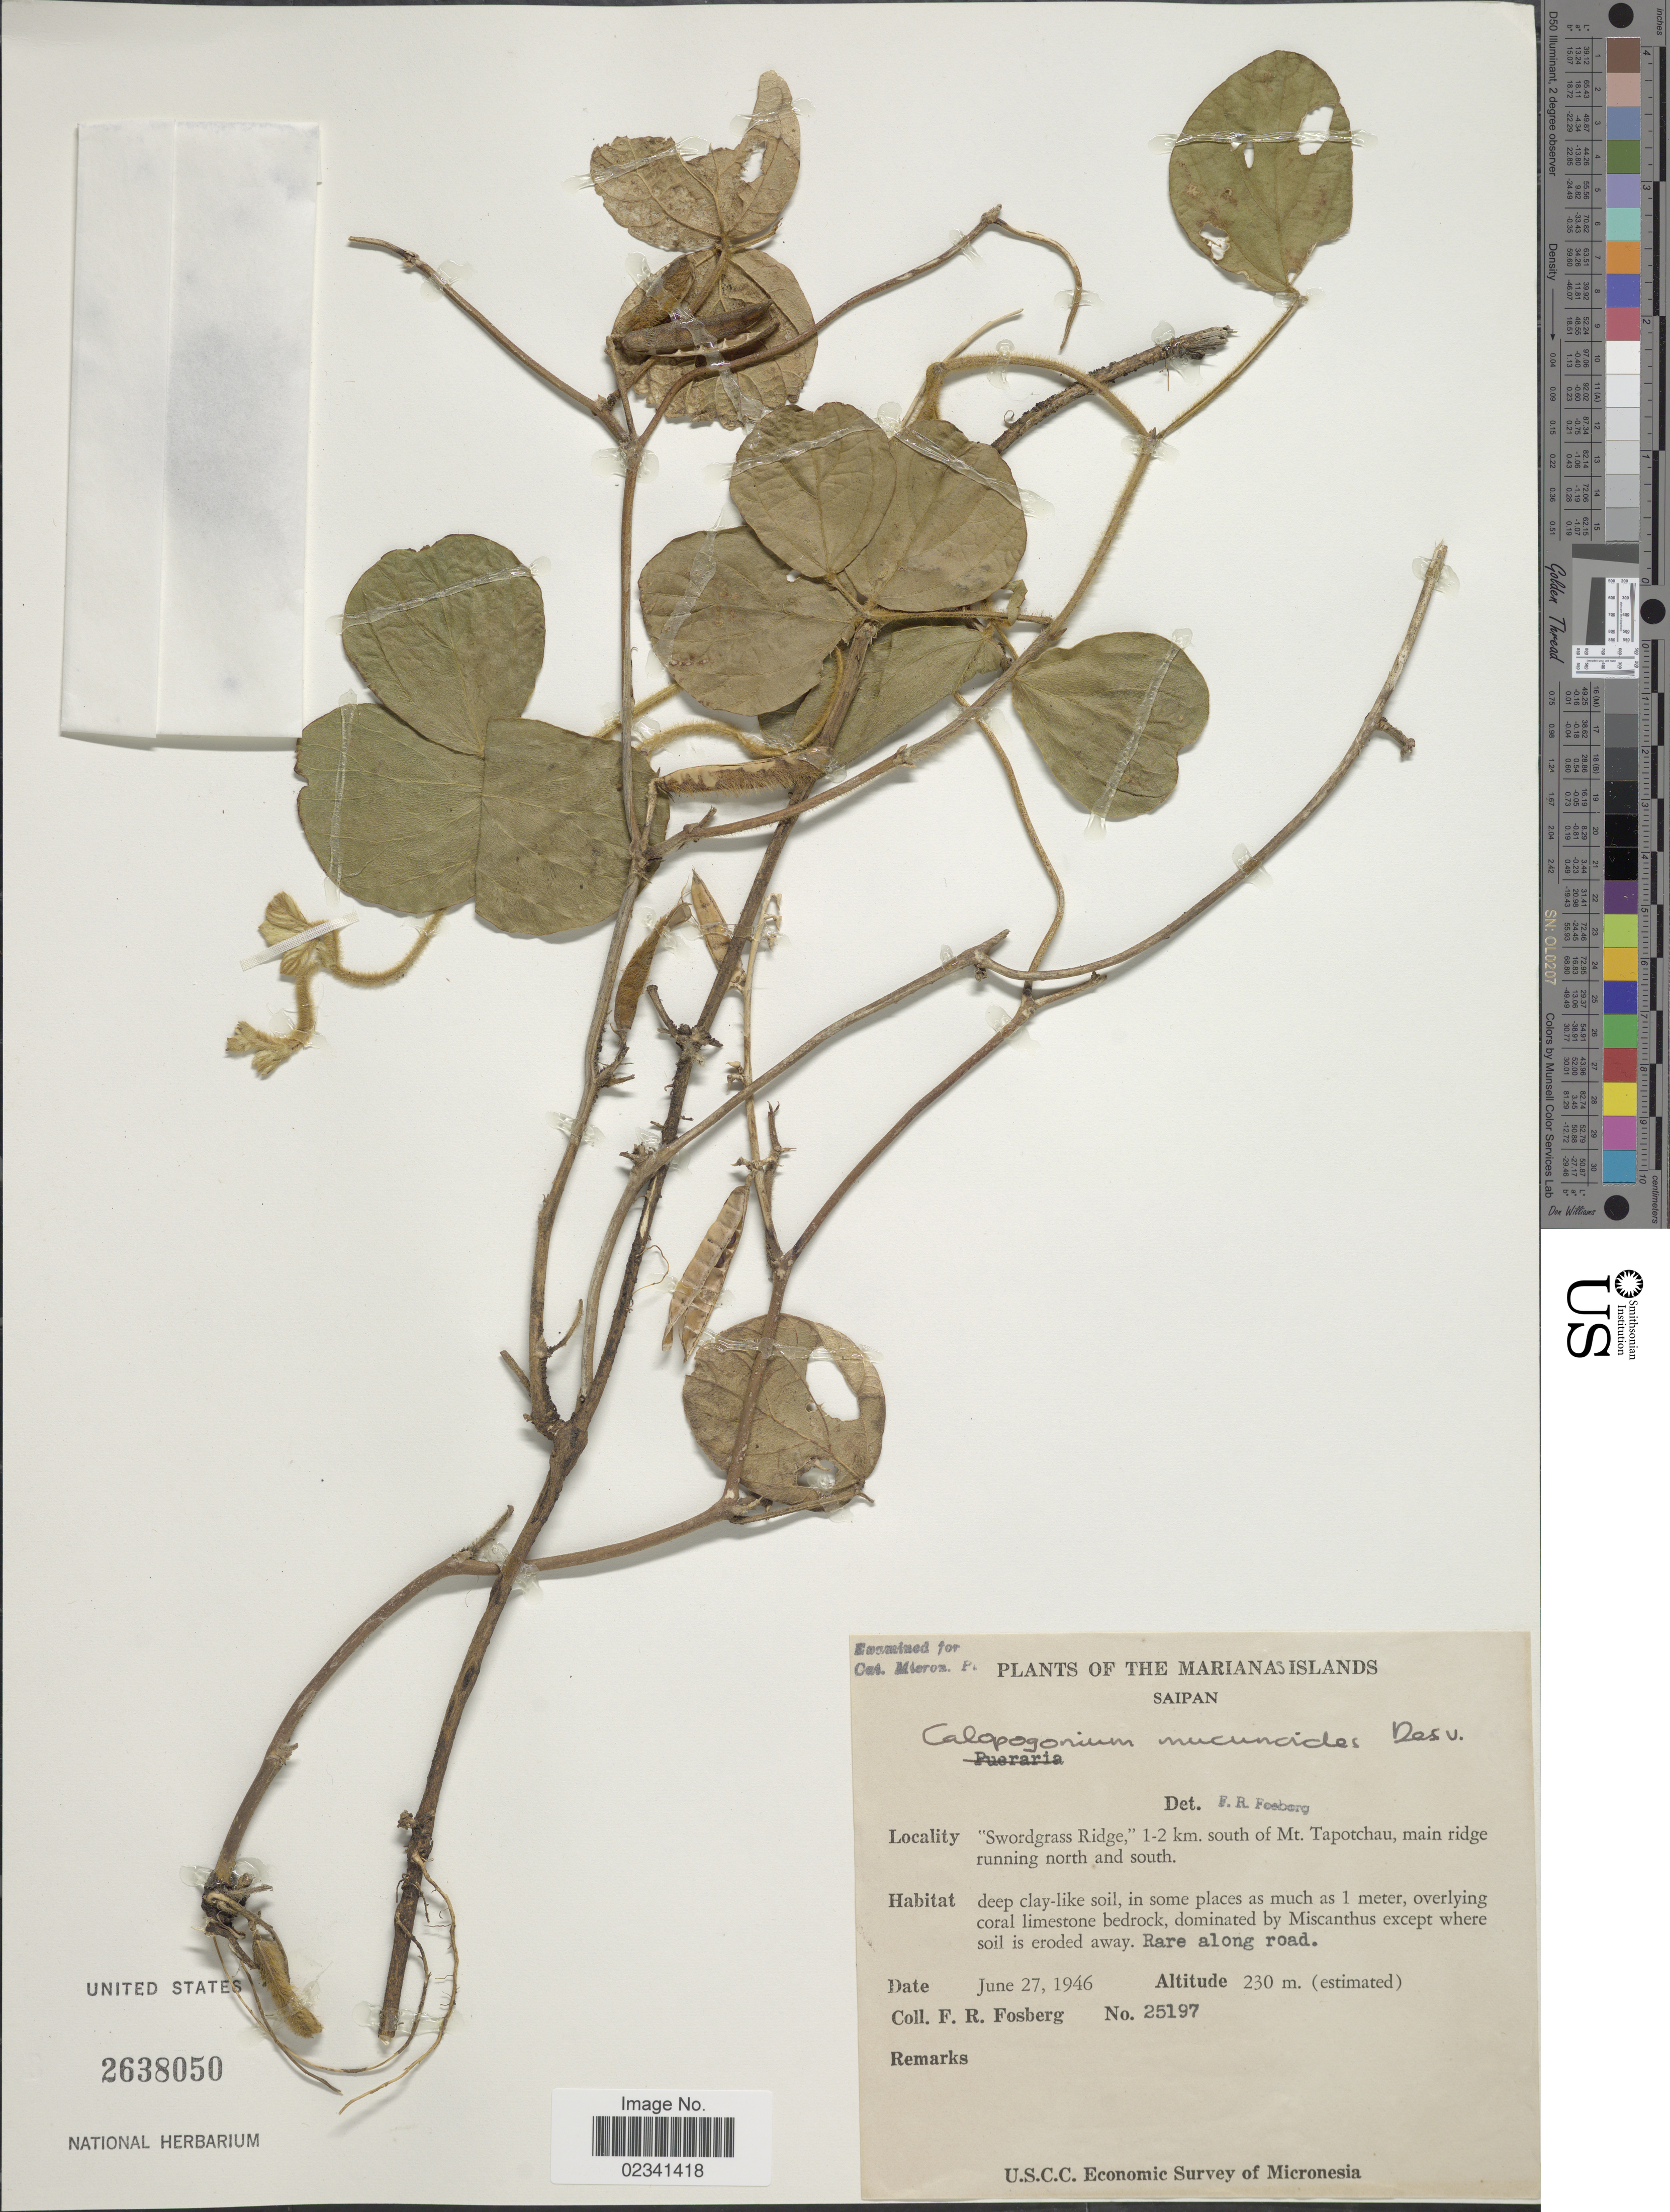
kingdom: Plantae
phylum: Tracheophyta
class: Magnoliopsida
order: Fabales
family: Fabaceae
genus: Calopogonium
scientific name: Calopogonium mucunoides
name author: Desv.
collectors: F. R. Fosberg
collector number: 25197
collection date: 1946-06-27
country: Northern Mariana Islands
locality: The Marianas Islands, Saipan, "Swordgrass Ridge", 1-2 km. south of Mt. Tapotchau, main ridge running north and south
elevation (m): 230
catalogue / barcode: US 2638050